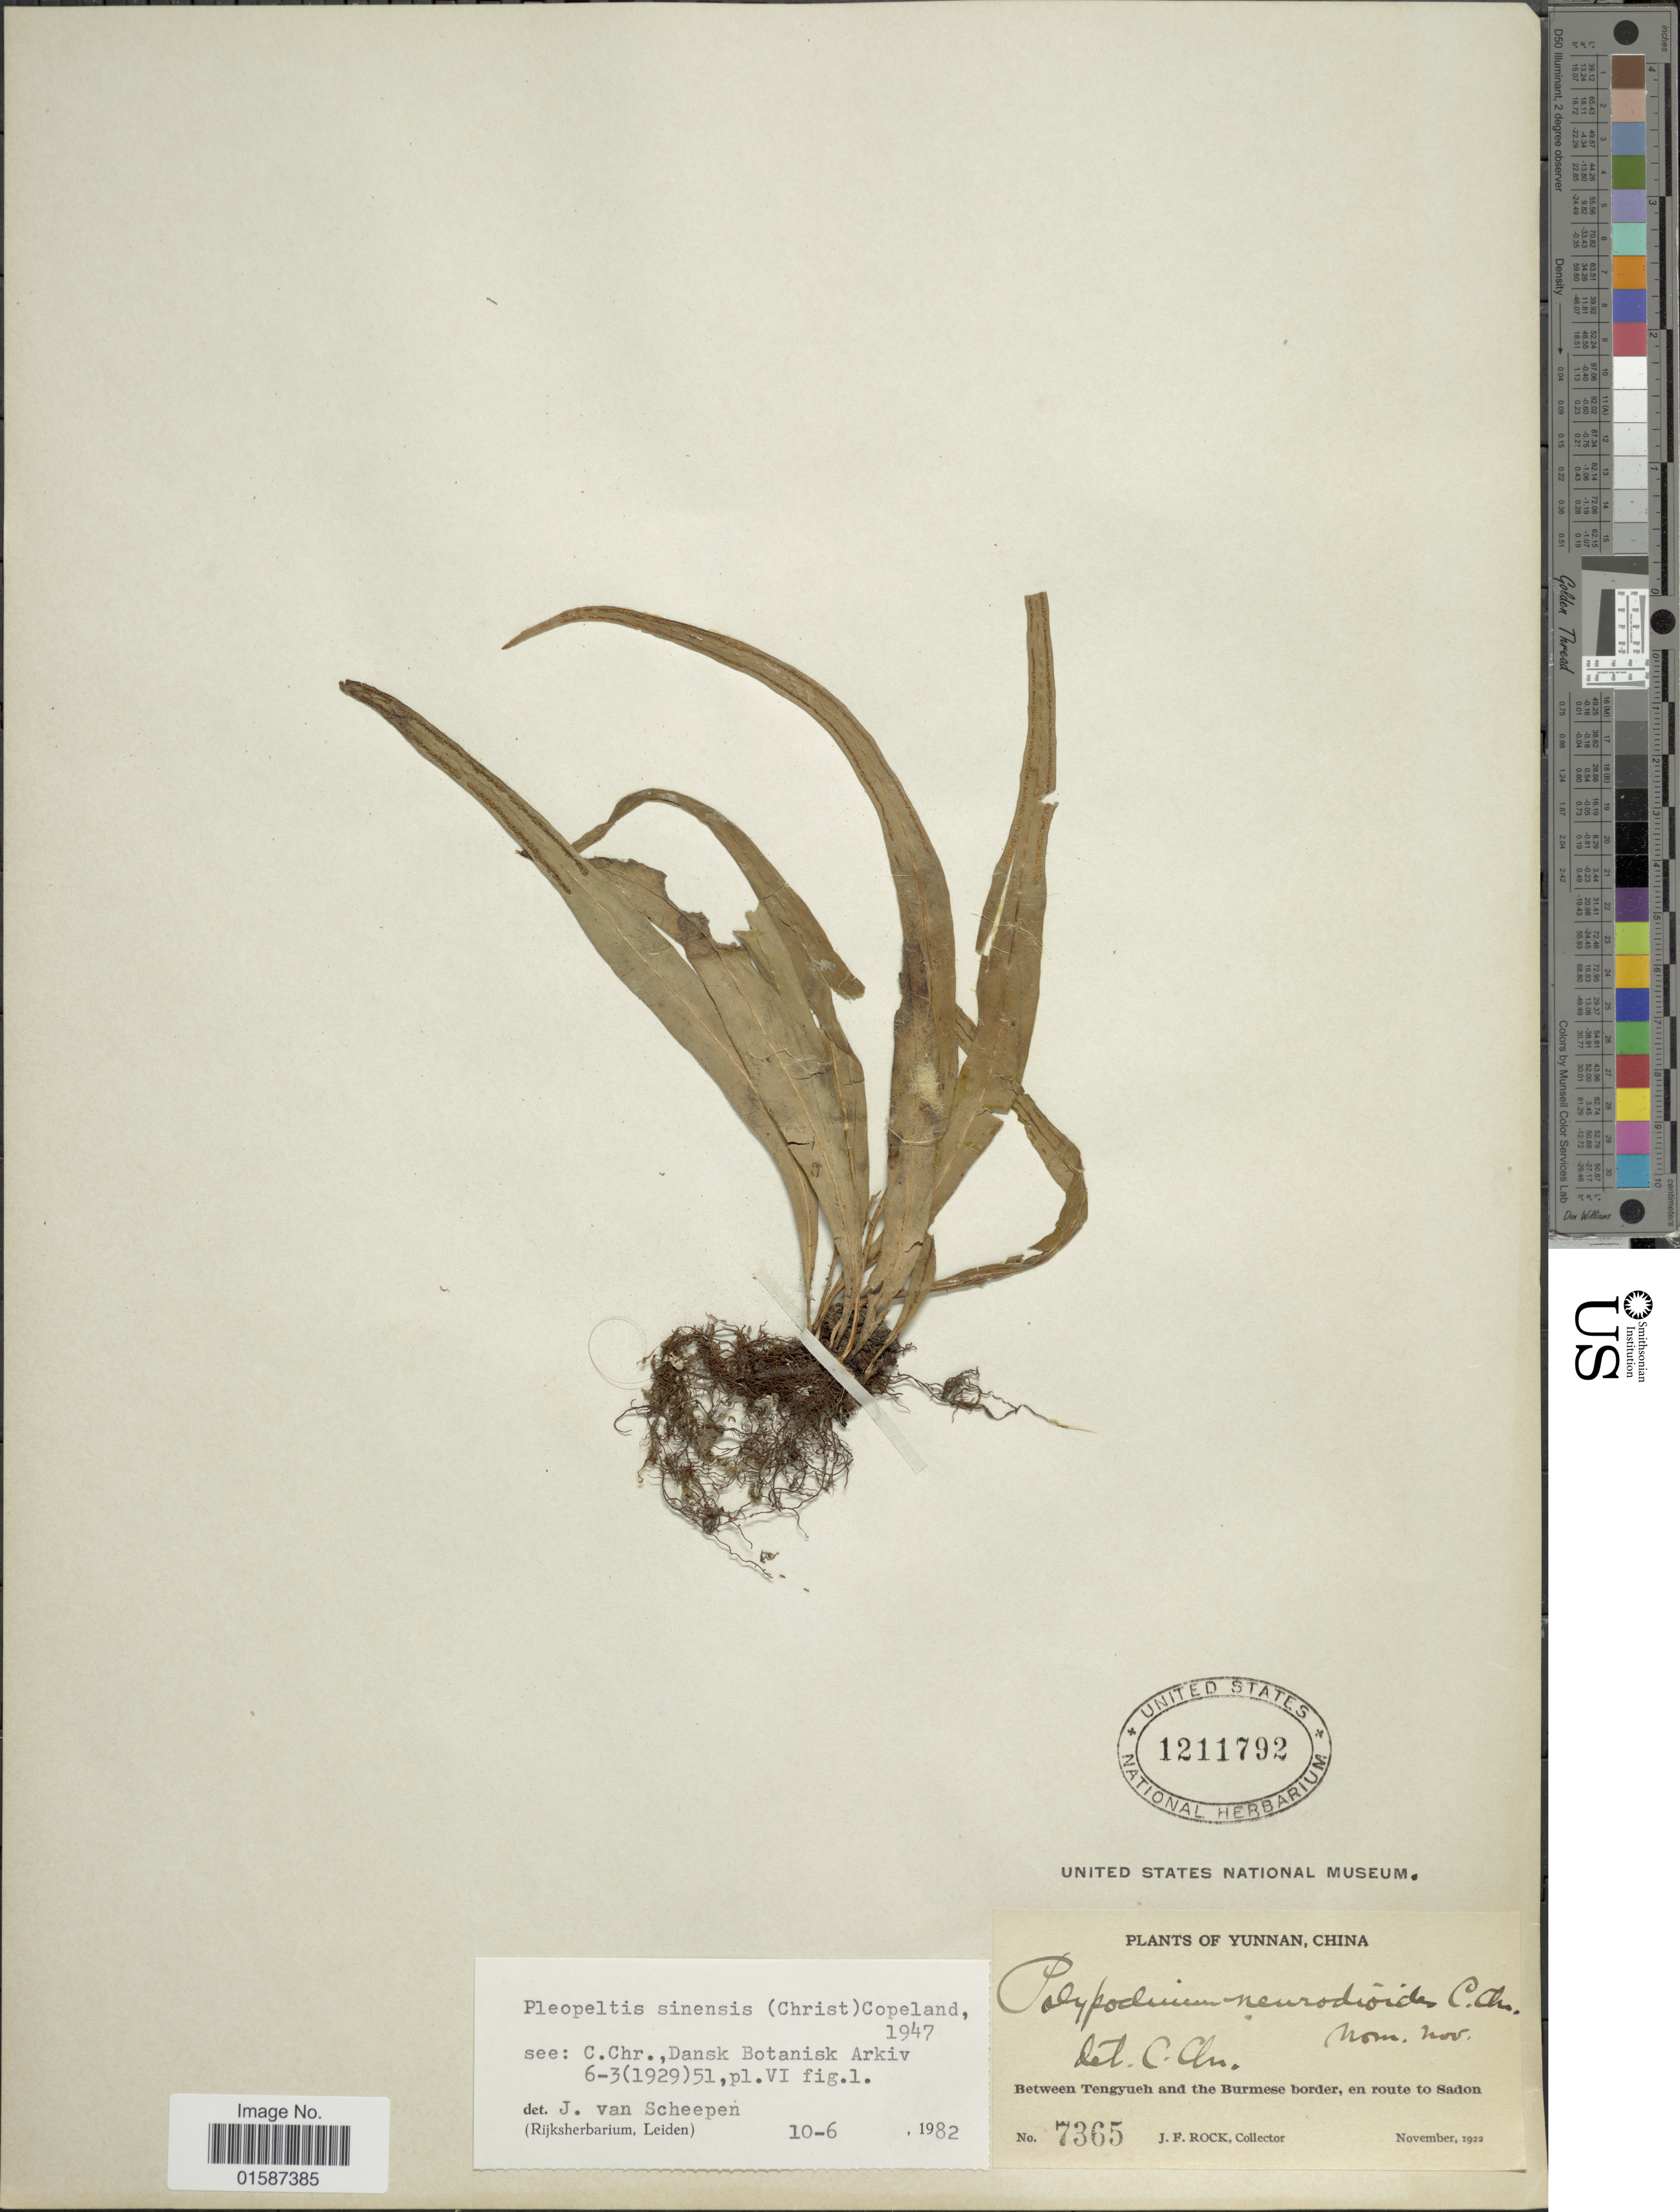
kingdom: Plantae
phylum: Tracheophyta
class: Polypodiopsida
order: Polypodiales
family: Polypodiaceae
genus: Lemmaphyllum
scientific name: Lemmaphyllum sinense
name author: (Christ) C. Chr.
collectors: J. Rock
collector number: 7365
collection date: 1922-11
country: China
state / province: Yunnan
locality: Yunnan, between Tengyueh and the Burmese border, en route to Sadon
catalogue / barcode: US 1211792